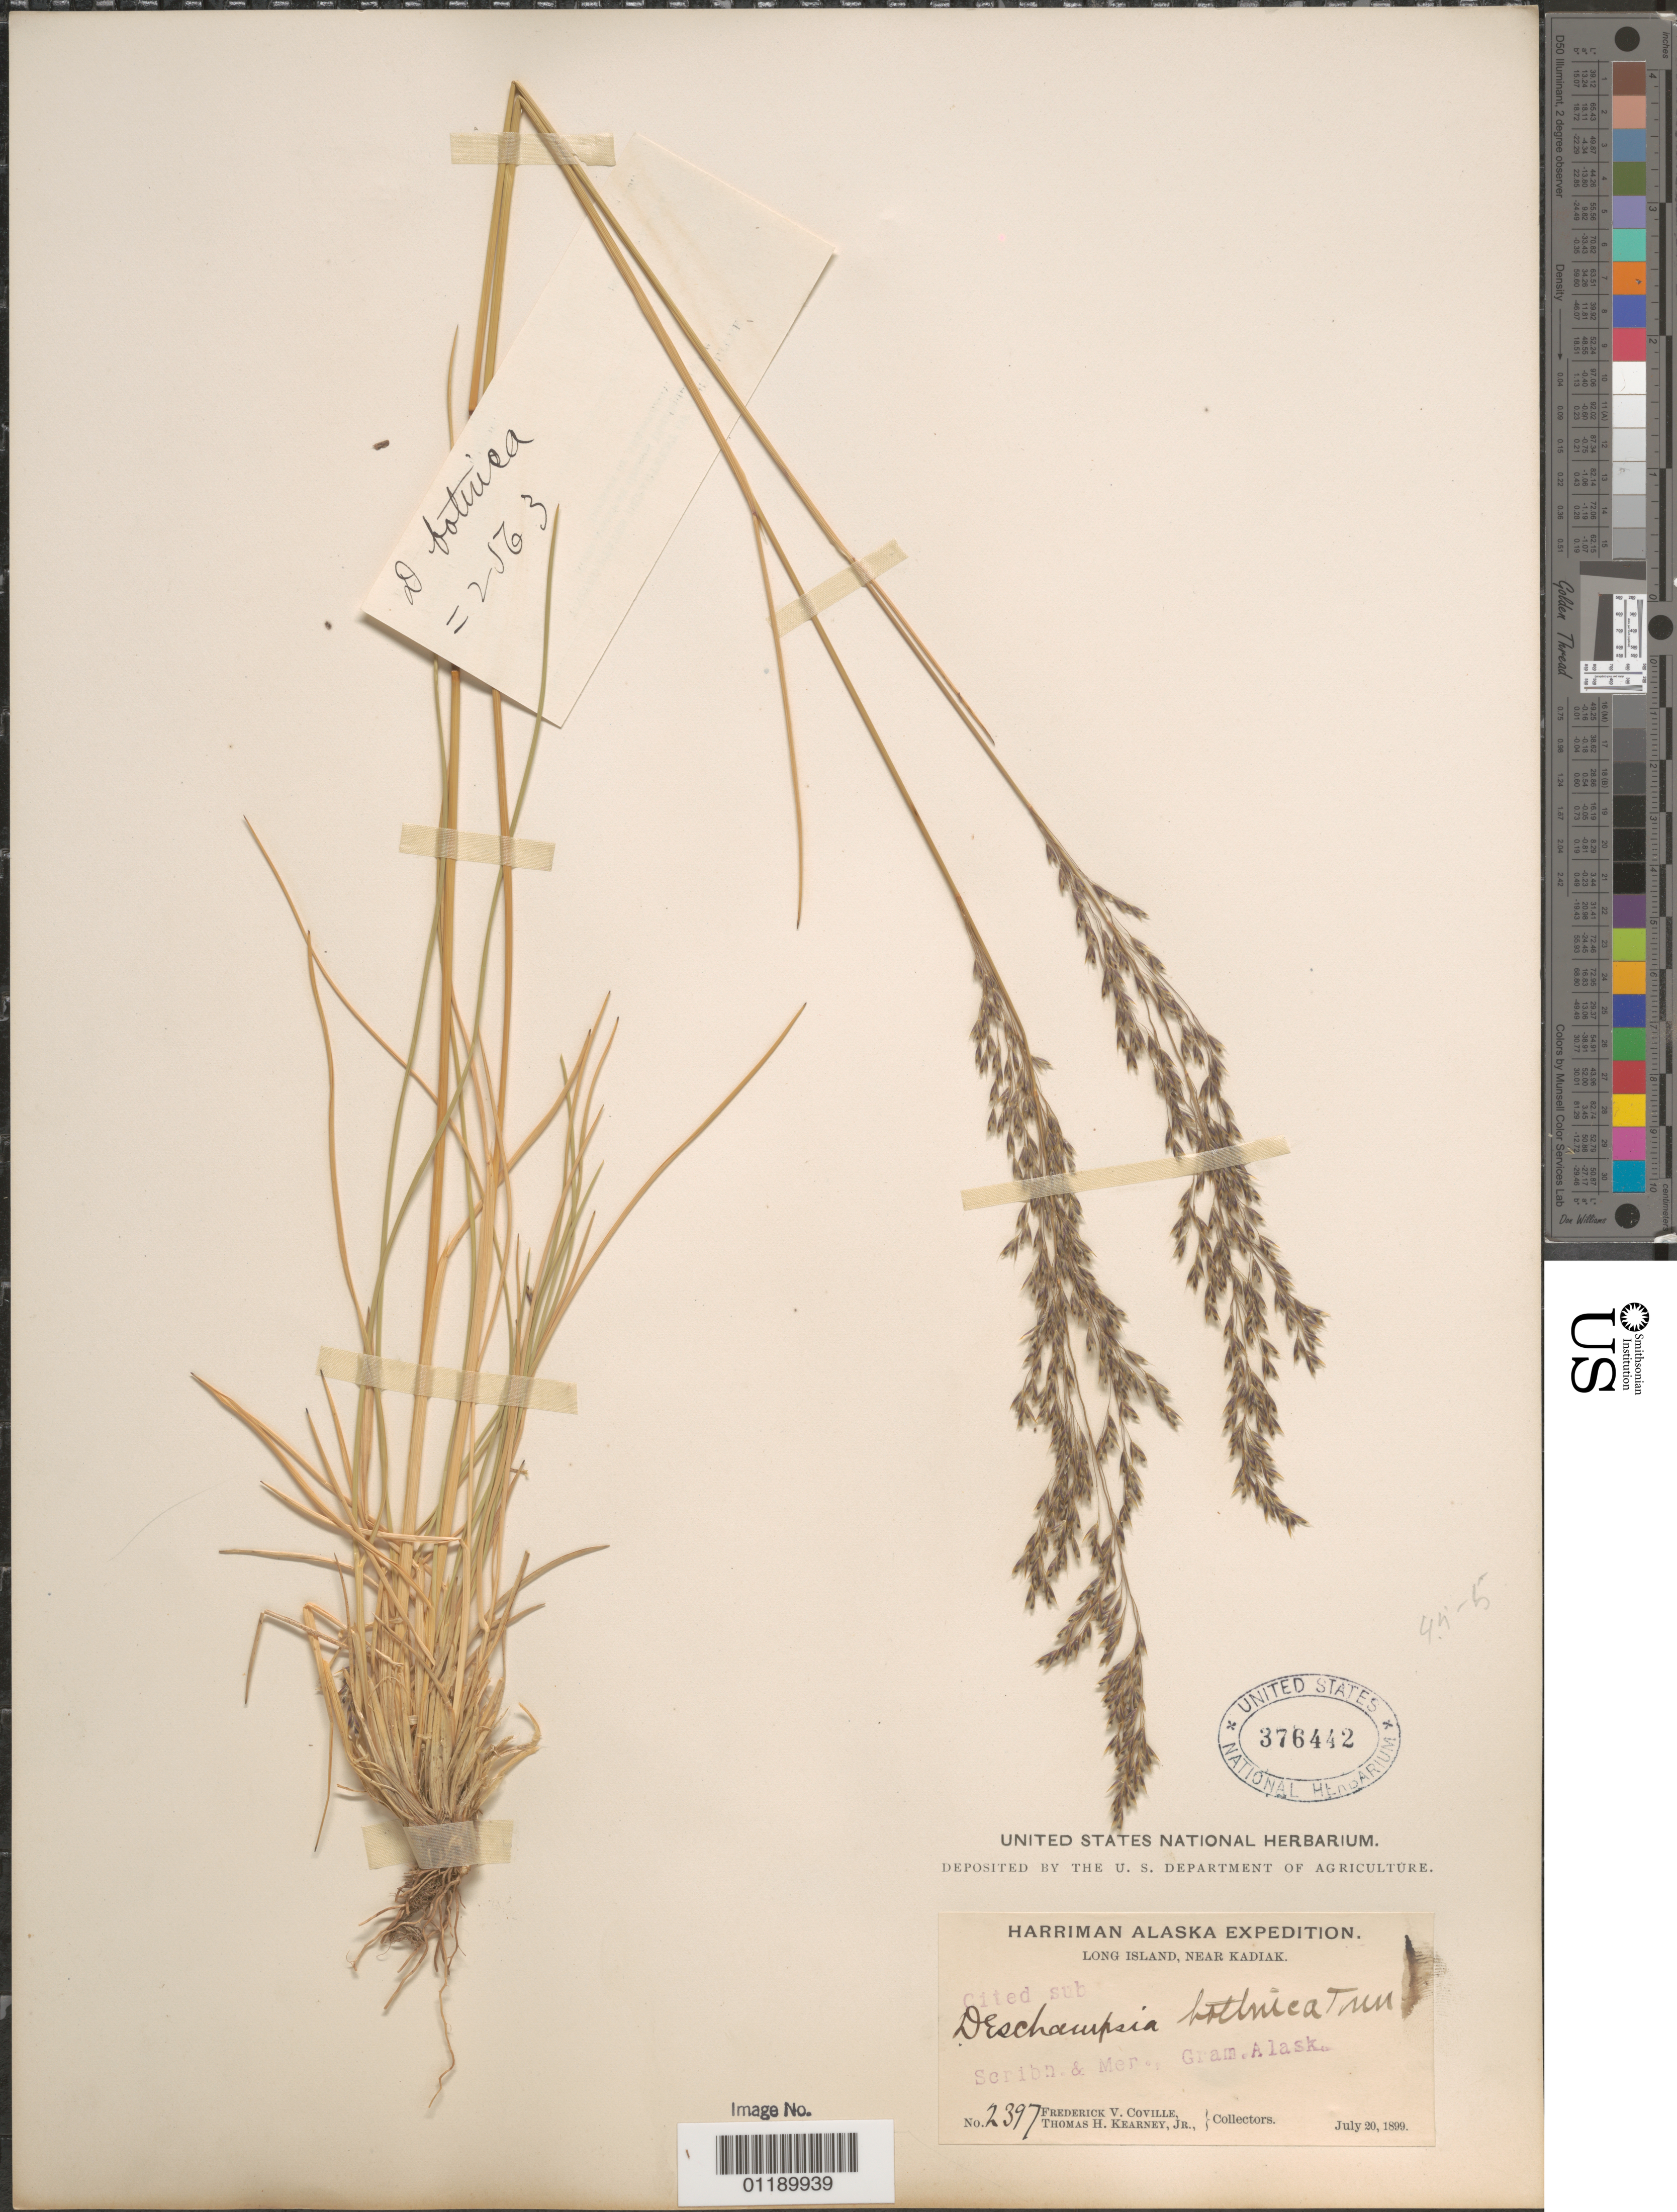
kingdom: Plantae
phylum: Tracheophyta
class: Liliopsida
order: Poales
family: Poaceae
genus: Deschampsia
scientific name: Deschampsia bottnica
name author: (Wahlenb.) Trin.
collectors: F. V. Coville & T. H. Kearney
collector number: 2397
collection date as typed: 20 Jul 1899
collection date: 1899-07-20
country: United States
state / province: Alaska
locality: Long Island, near Kadiak.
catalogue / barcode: US 376442